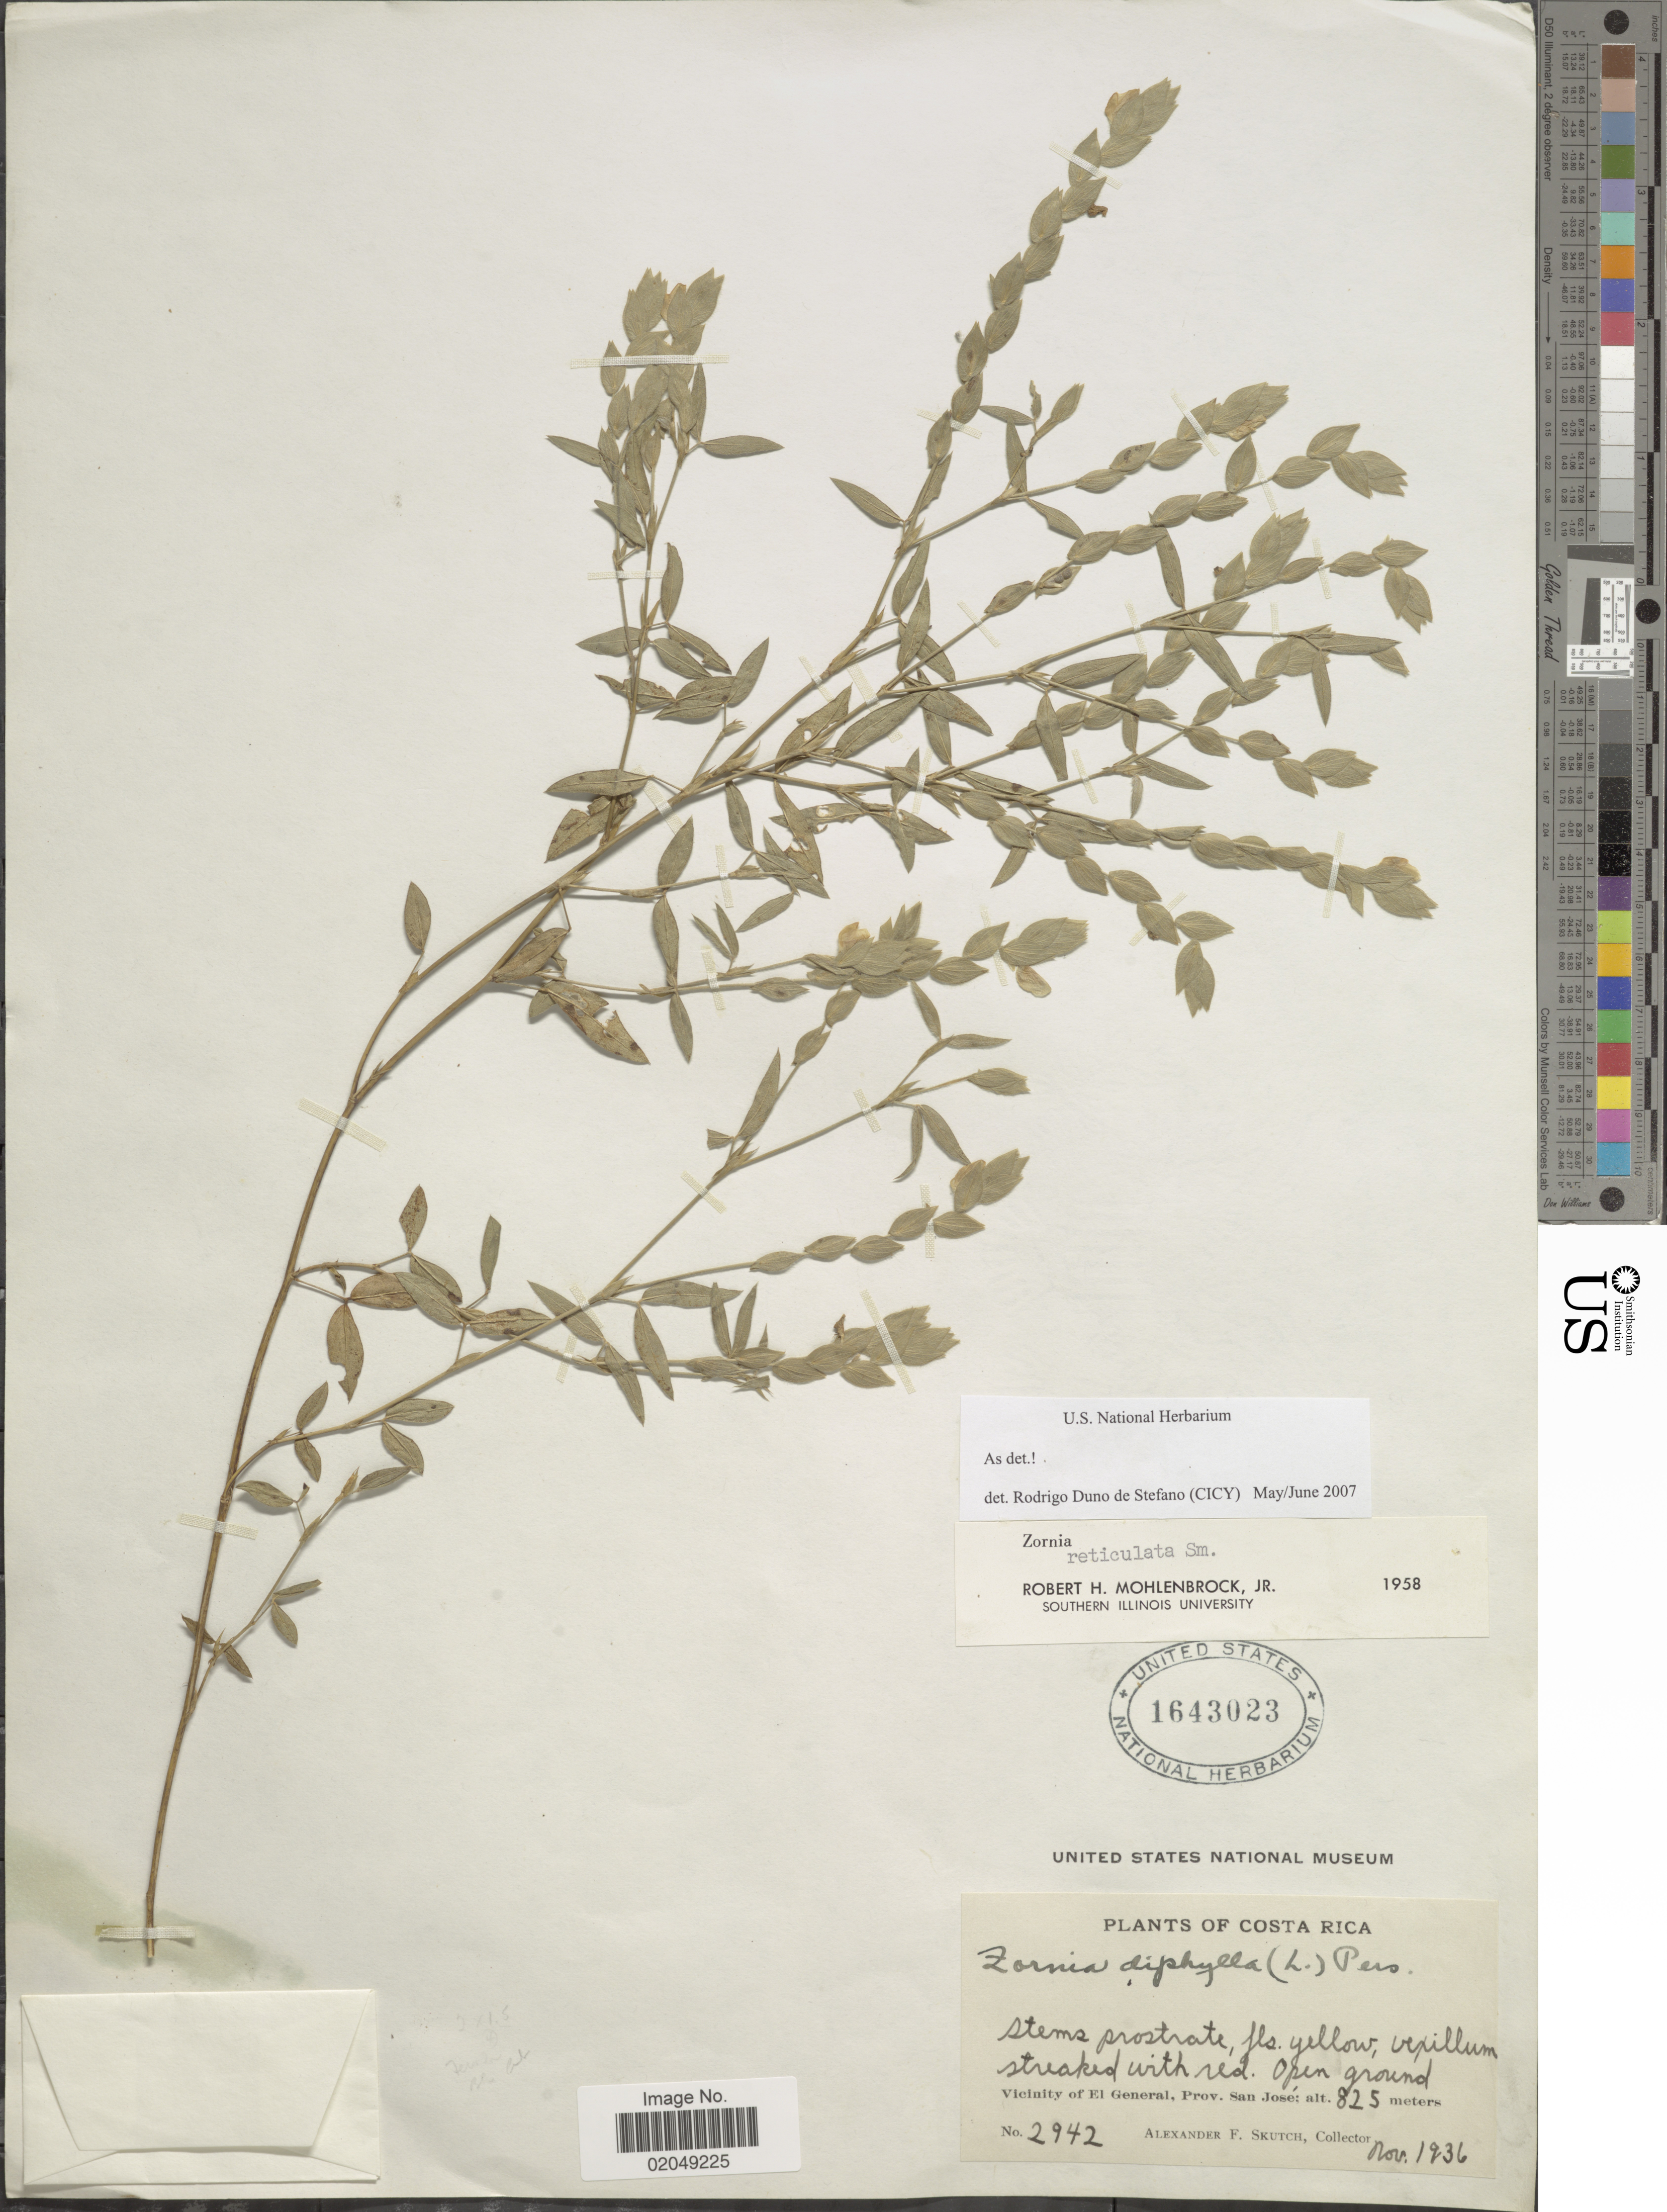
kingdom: Plantae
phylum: Tracheophyta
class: Magnoliopsida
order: Fabales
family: Fabaceae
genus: Zornia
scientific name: Zornia reticulata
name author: Sm.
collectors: A. F. Skutch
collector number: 2942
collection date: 1936-11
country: Costa Rica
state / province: San José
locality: Vicinityof El General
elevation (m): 825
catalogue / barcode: US 1643023